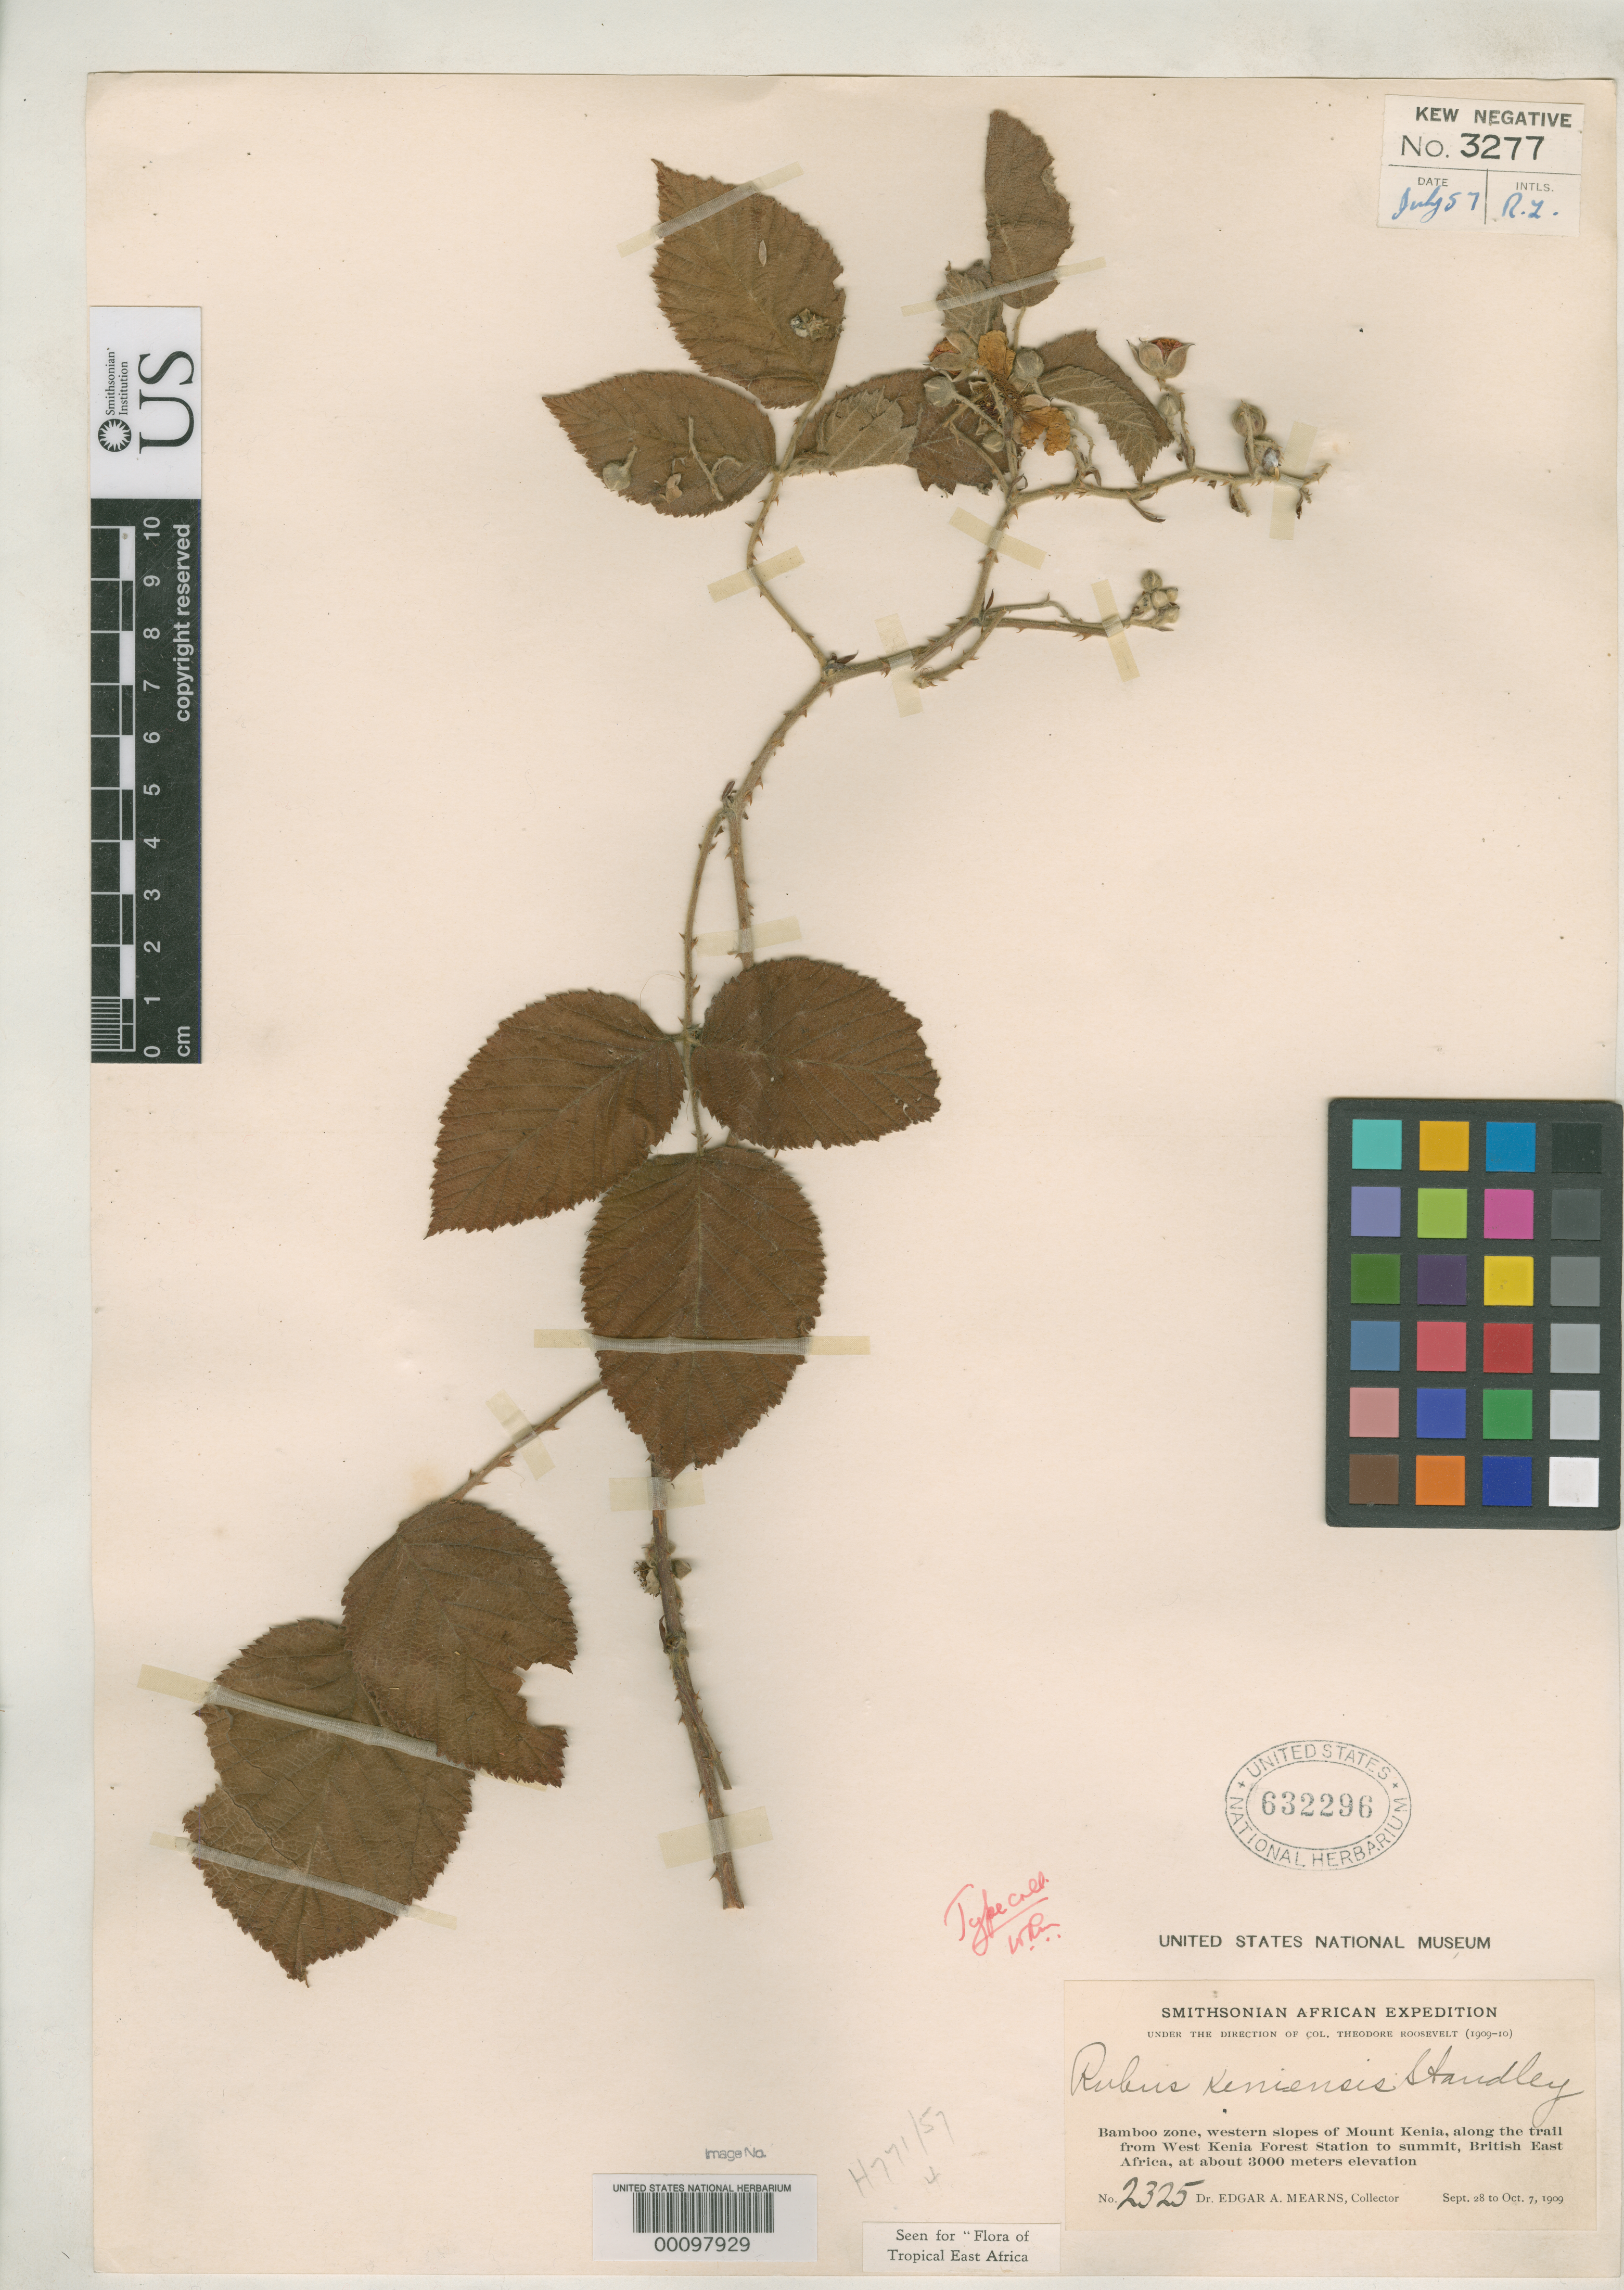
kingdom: Plantae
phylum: Tracheophyta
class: Magnoliopsida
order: Rosales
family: Rosaceae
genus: Rubus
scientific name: Rubus keniensis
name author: Standl.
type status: Isotype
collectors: E. A. Mearns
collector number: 2325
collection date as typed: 28 Sep 1909 to 07 Oct 1909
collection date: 1909-09-28/1909-10-07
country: Kenya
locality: "Mount Kenia".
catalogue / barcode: US 632296